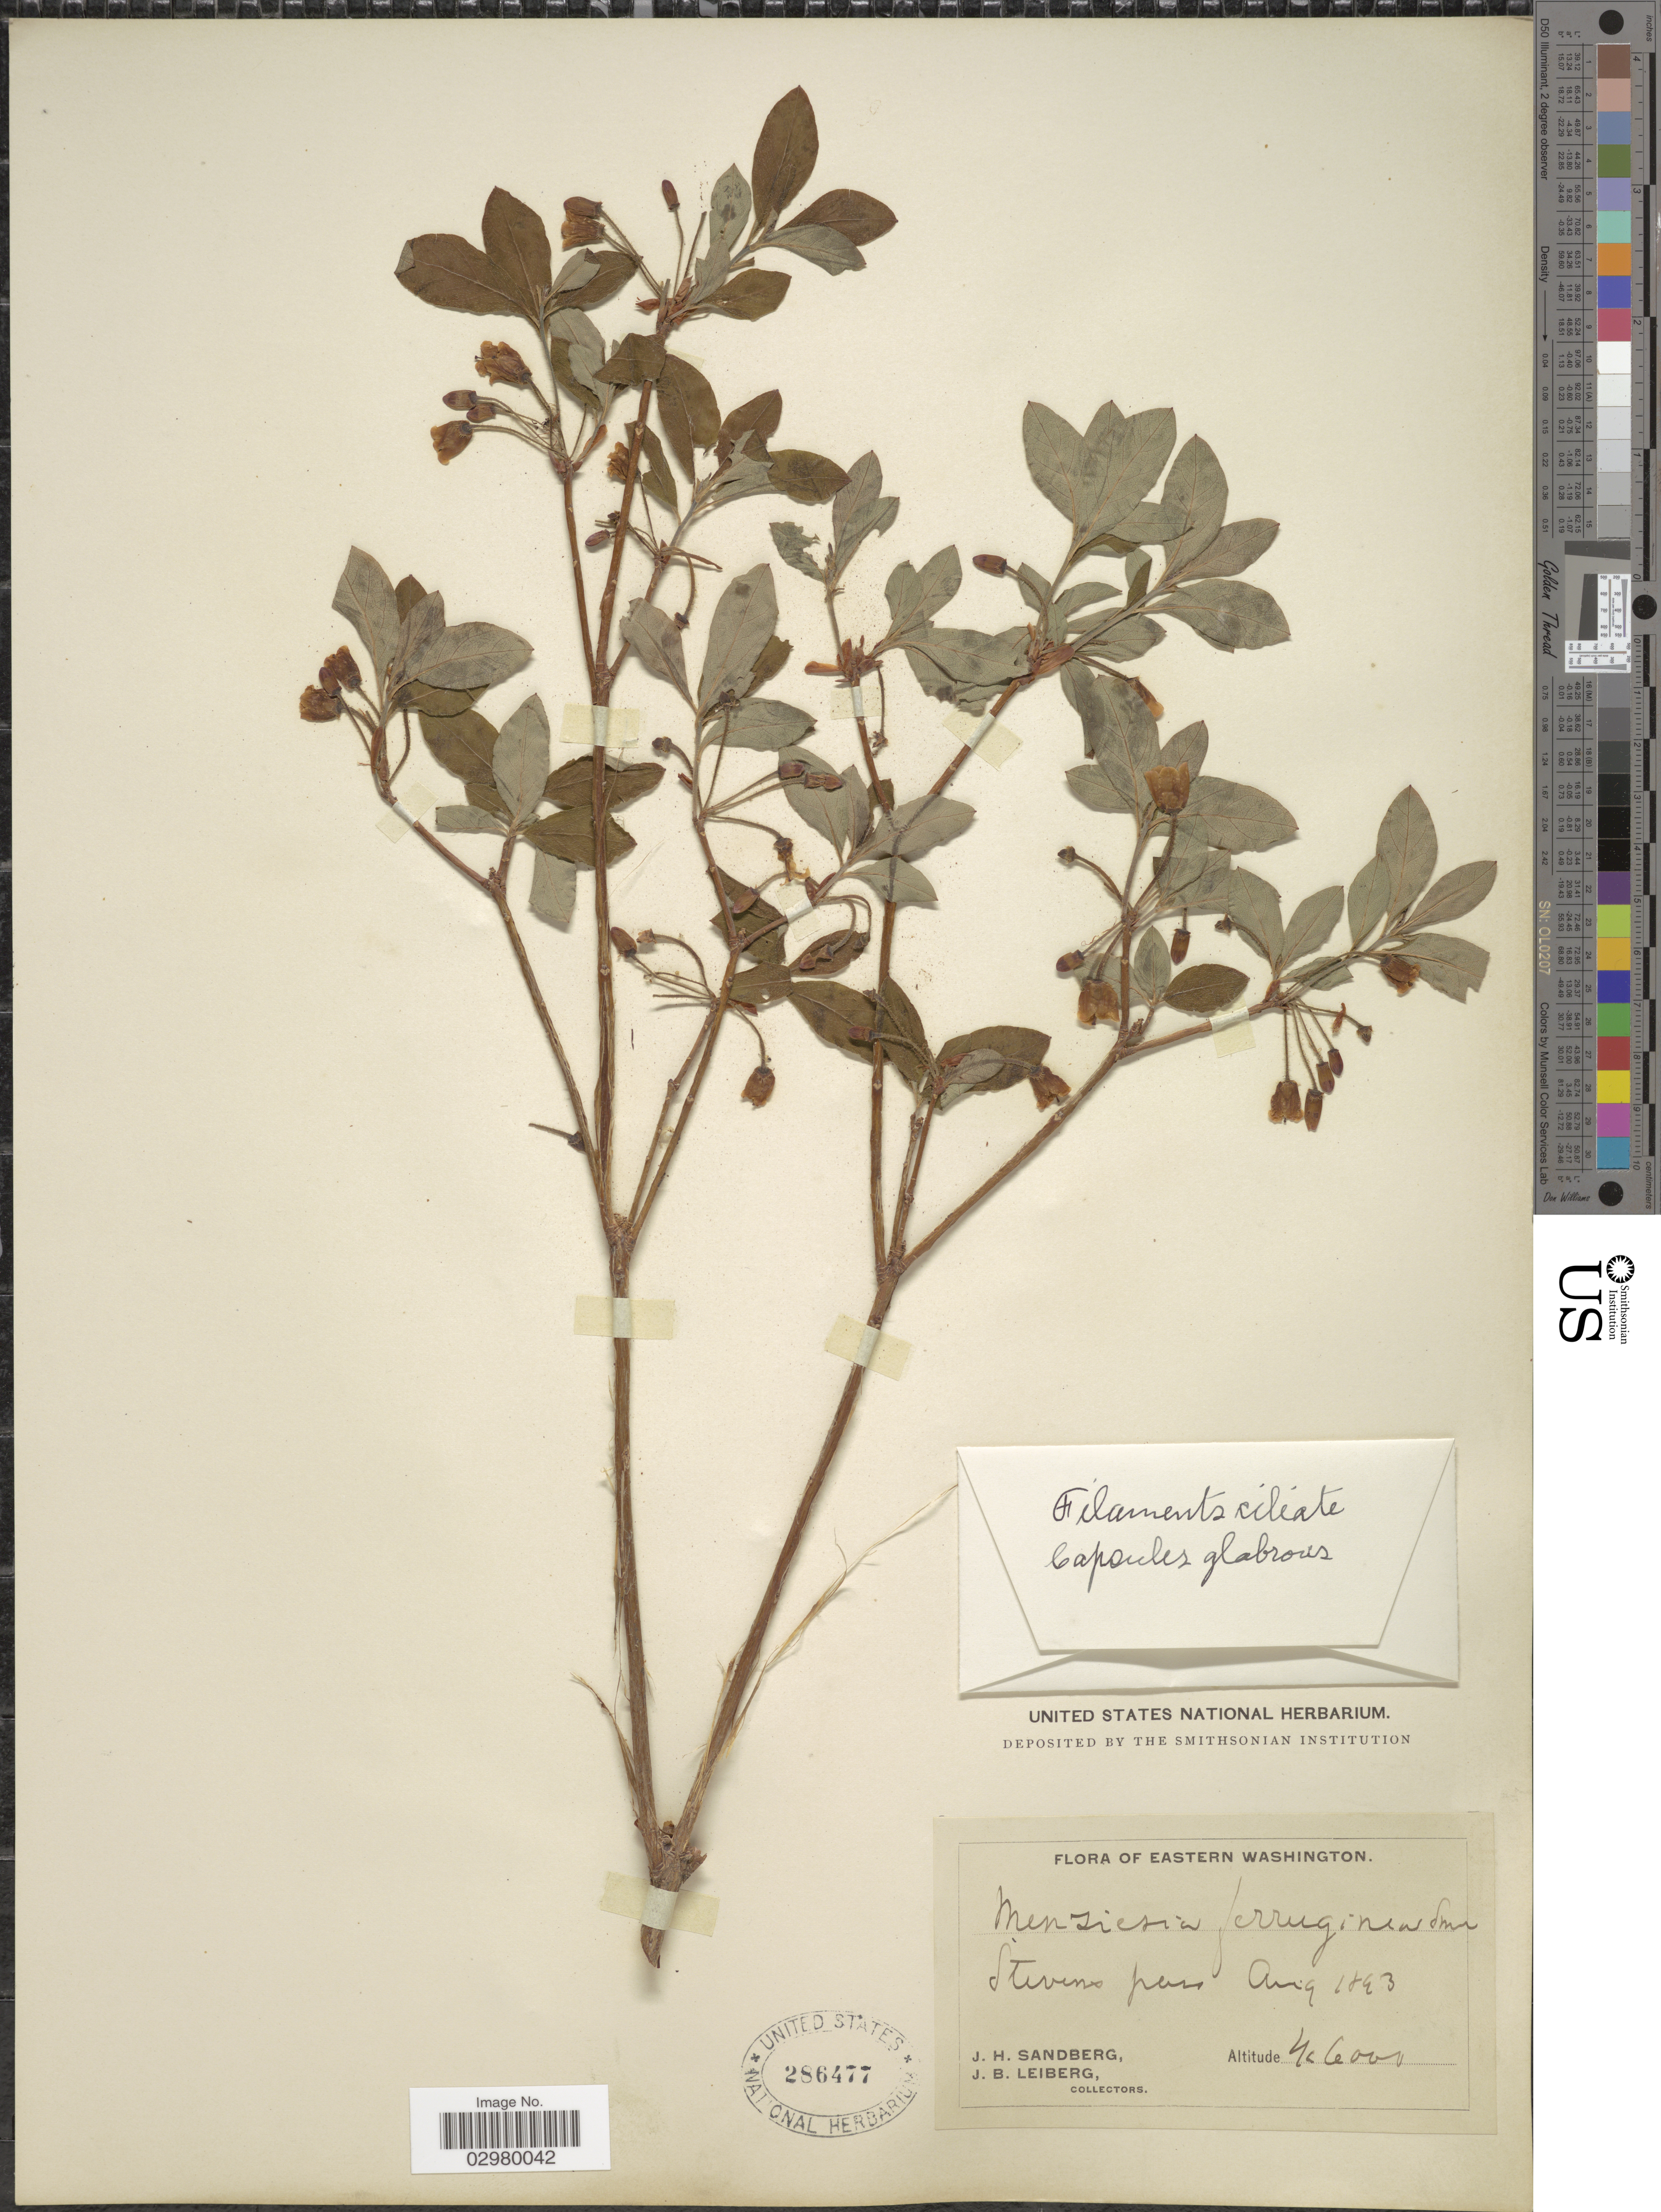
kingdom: Plantae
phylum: Tracheophyta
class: Magnoliopsida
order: Ericales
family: Ericaceae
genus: Menziesia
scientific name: Menziesia ferruginea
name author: Sm.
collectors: J. H. Sandberg & J. B. Leiberg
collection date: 1893-08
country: United States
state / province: Washington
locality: Eastern Washington, Stevens pass.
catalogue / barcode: US 286477